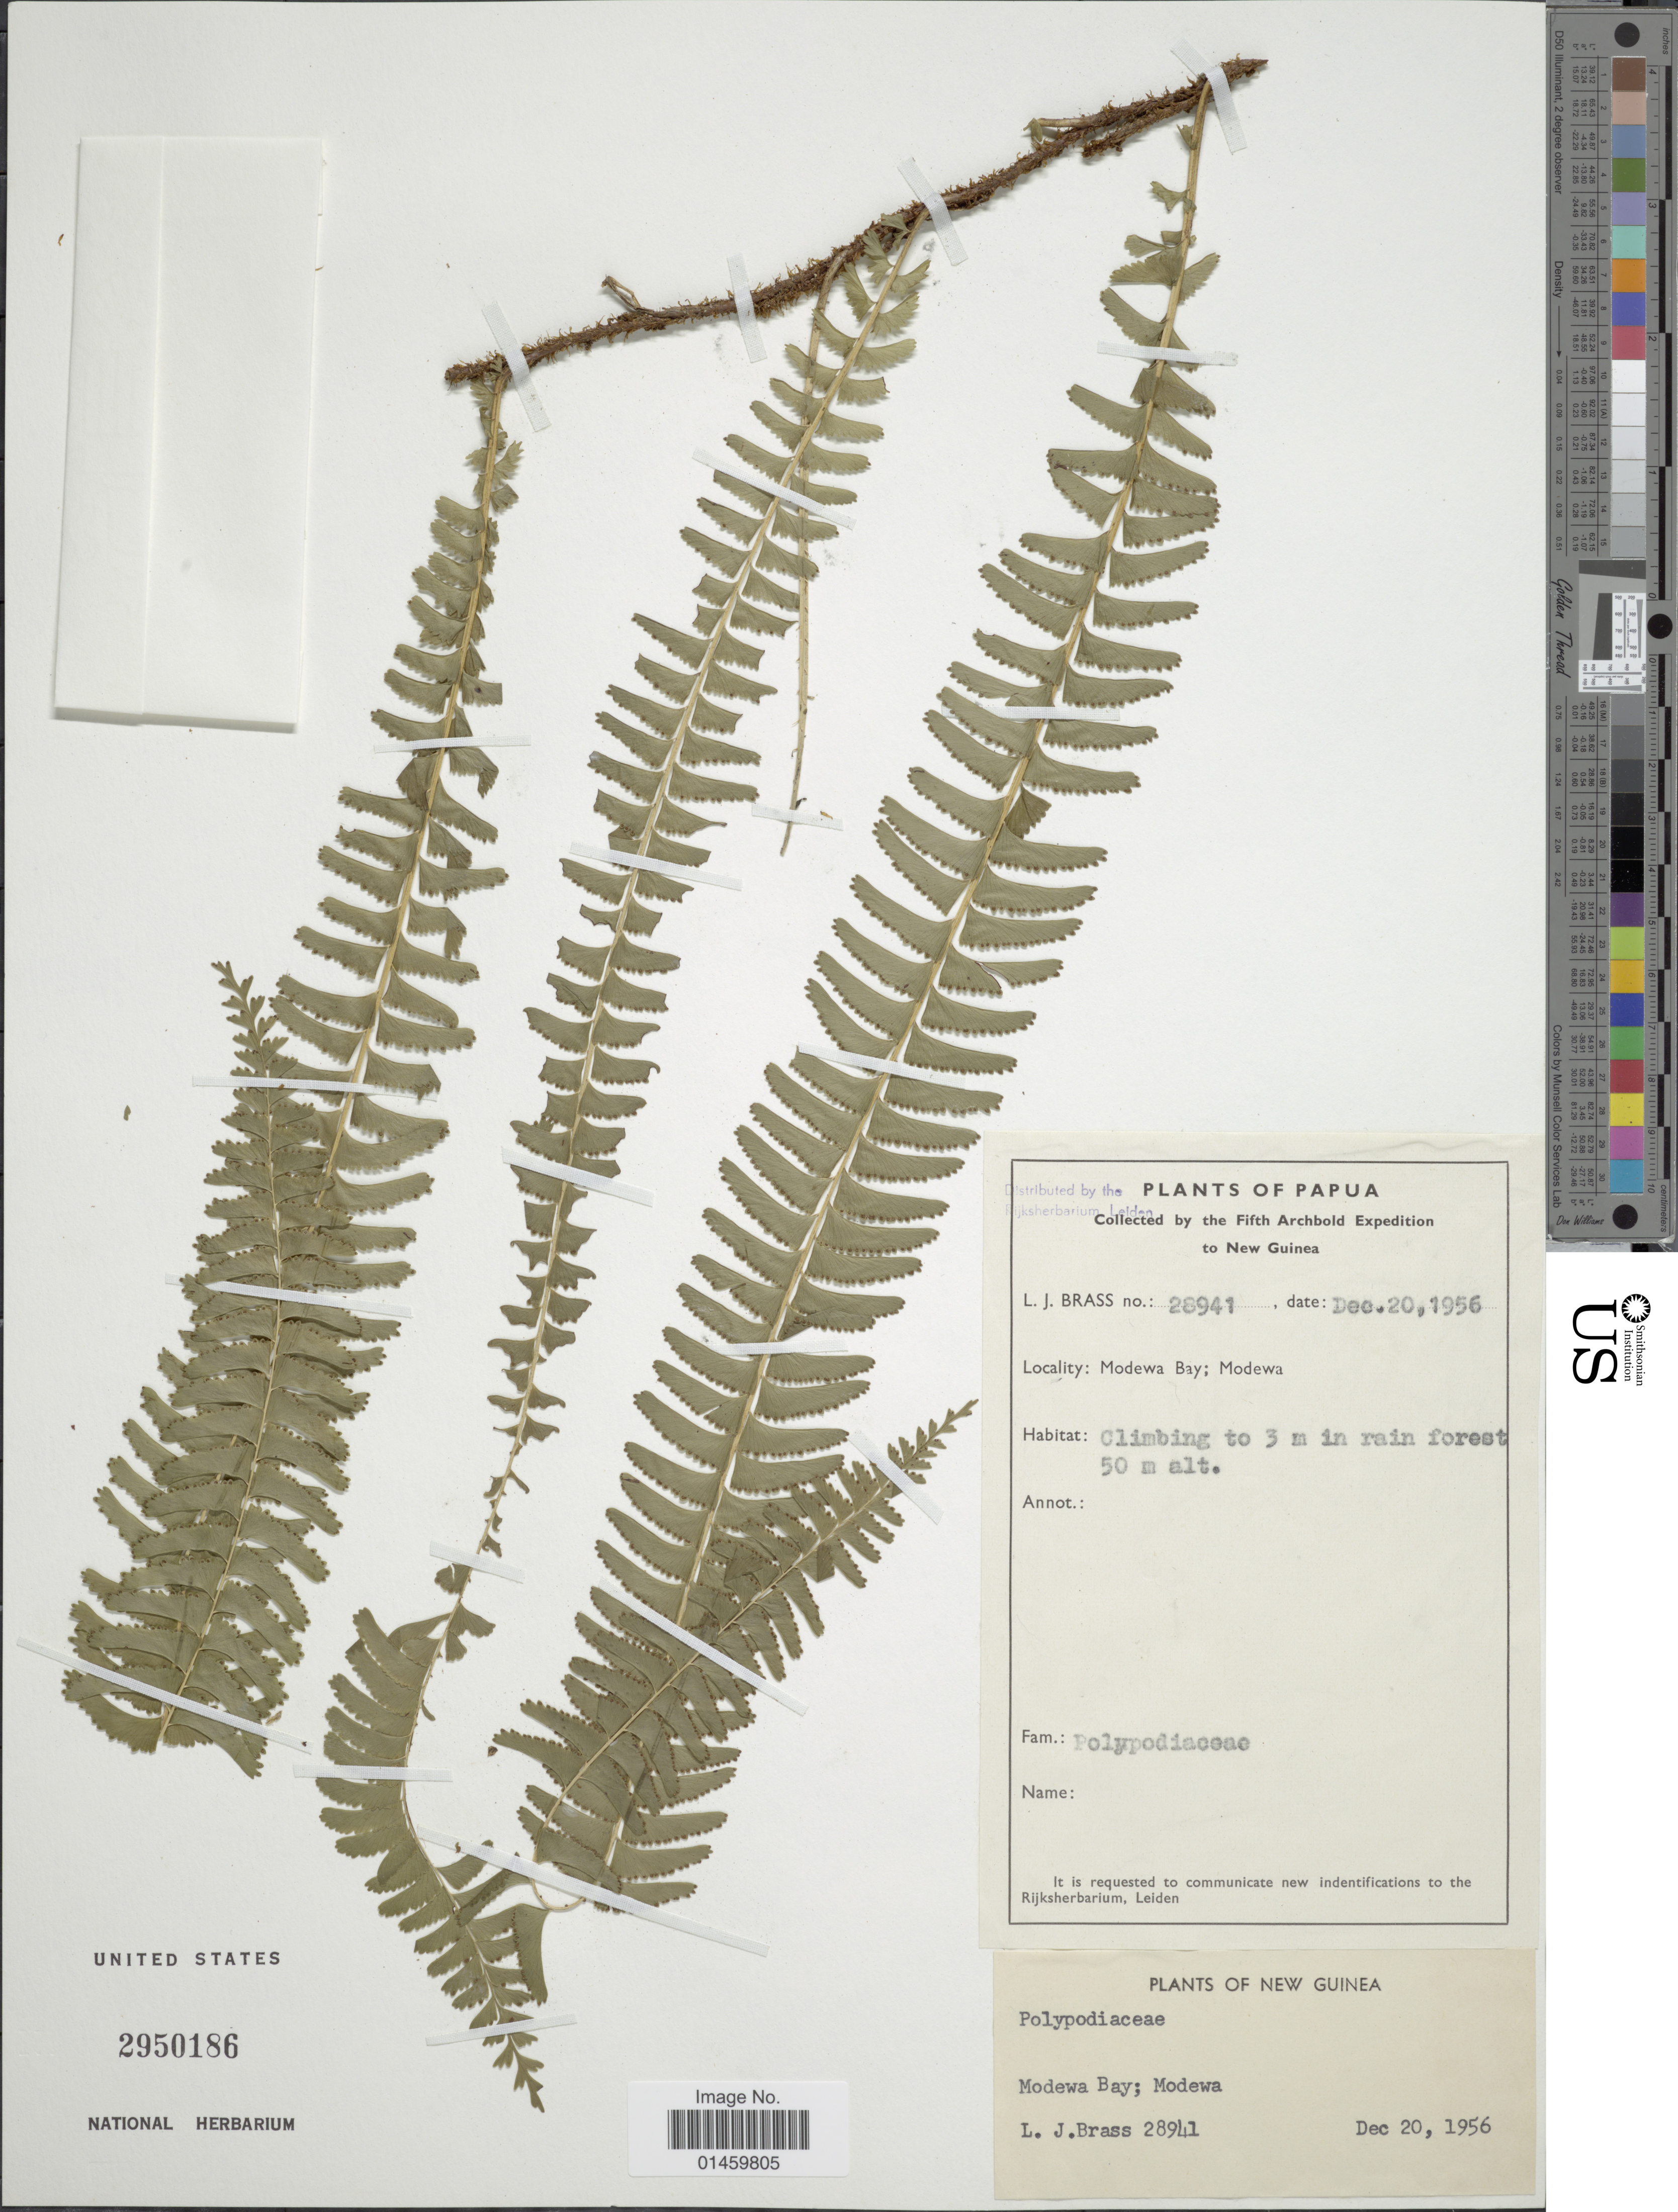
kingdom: Plantae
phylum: Tracheophyta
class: Polypodiopsida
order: Polypodiales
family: Lindsaeaceae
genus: Lindsaea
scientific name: Lindsaea sp.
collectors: L. J. Brass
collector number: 28941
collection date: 1956-12-20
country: Papua New Guinea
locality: Papua. Modewa Bay; Modewa. New Guinea.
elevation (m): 50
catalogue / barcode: US 2950186